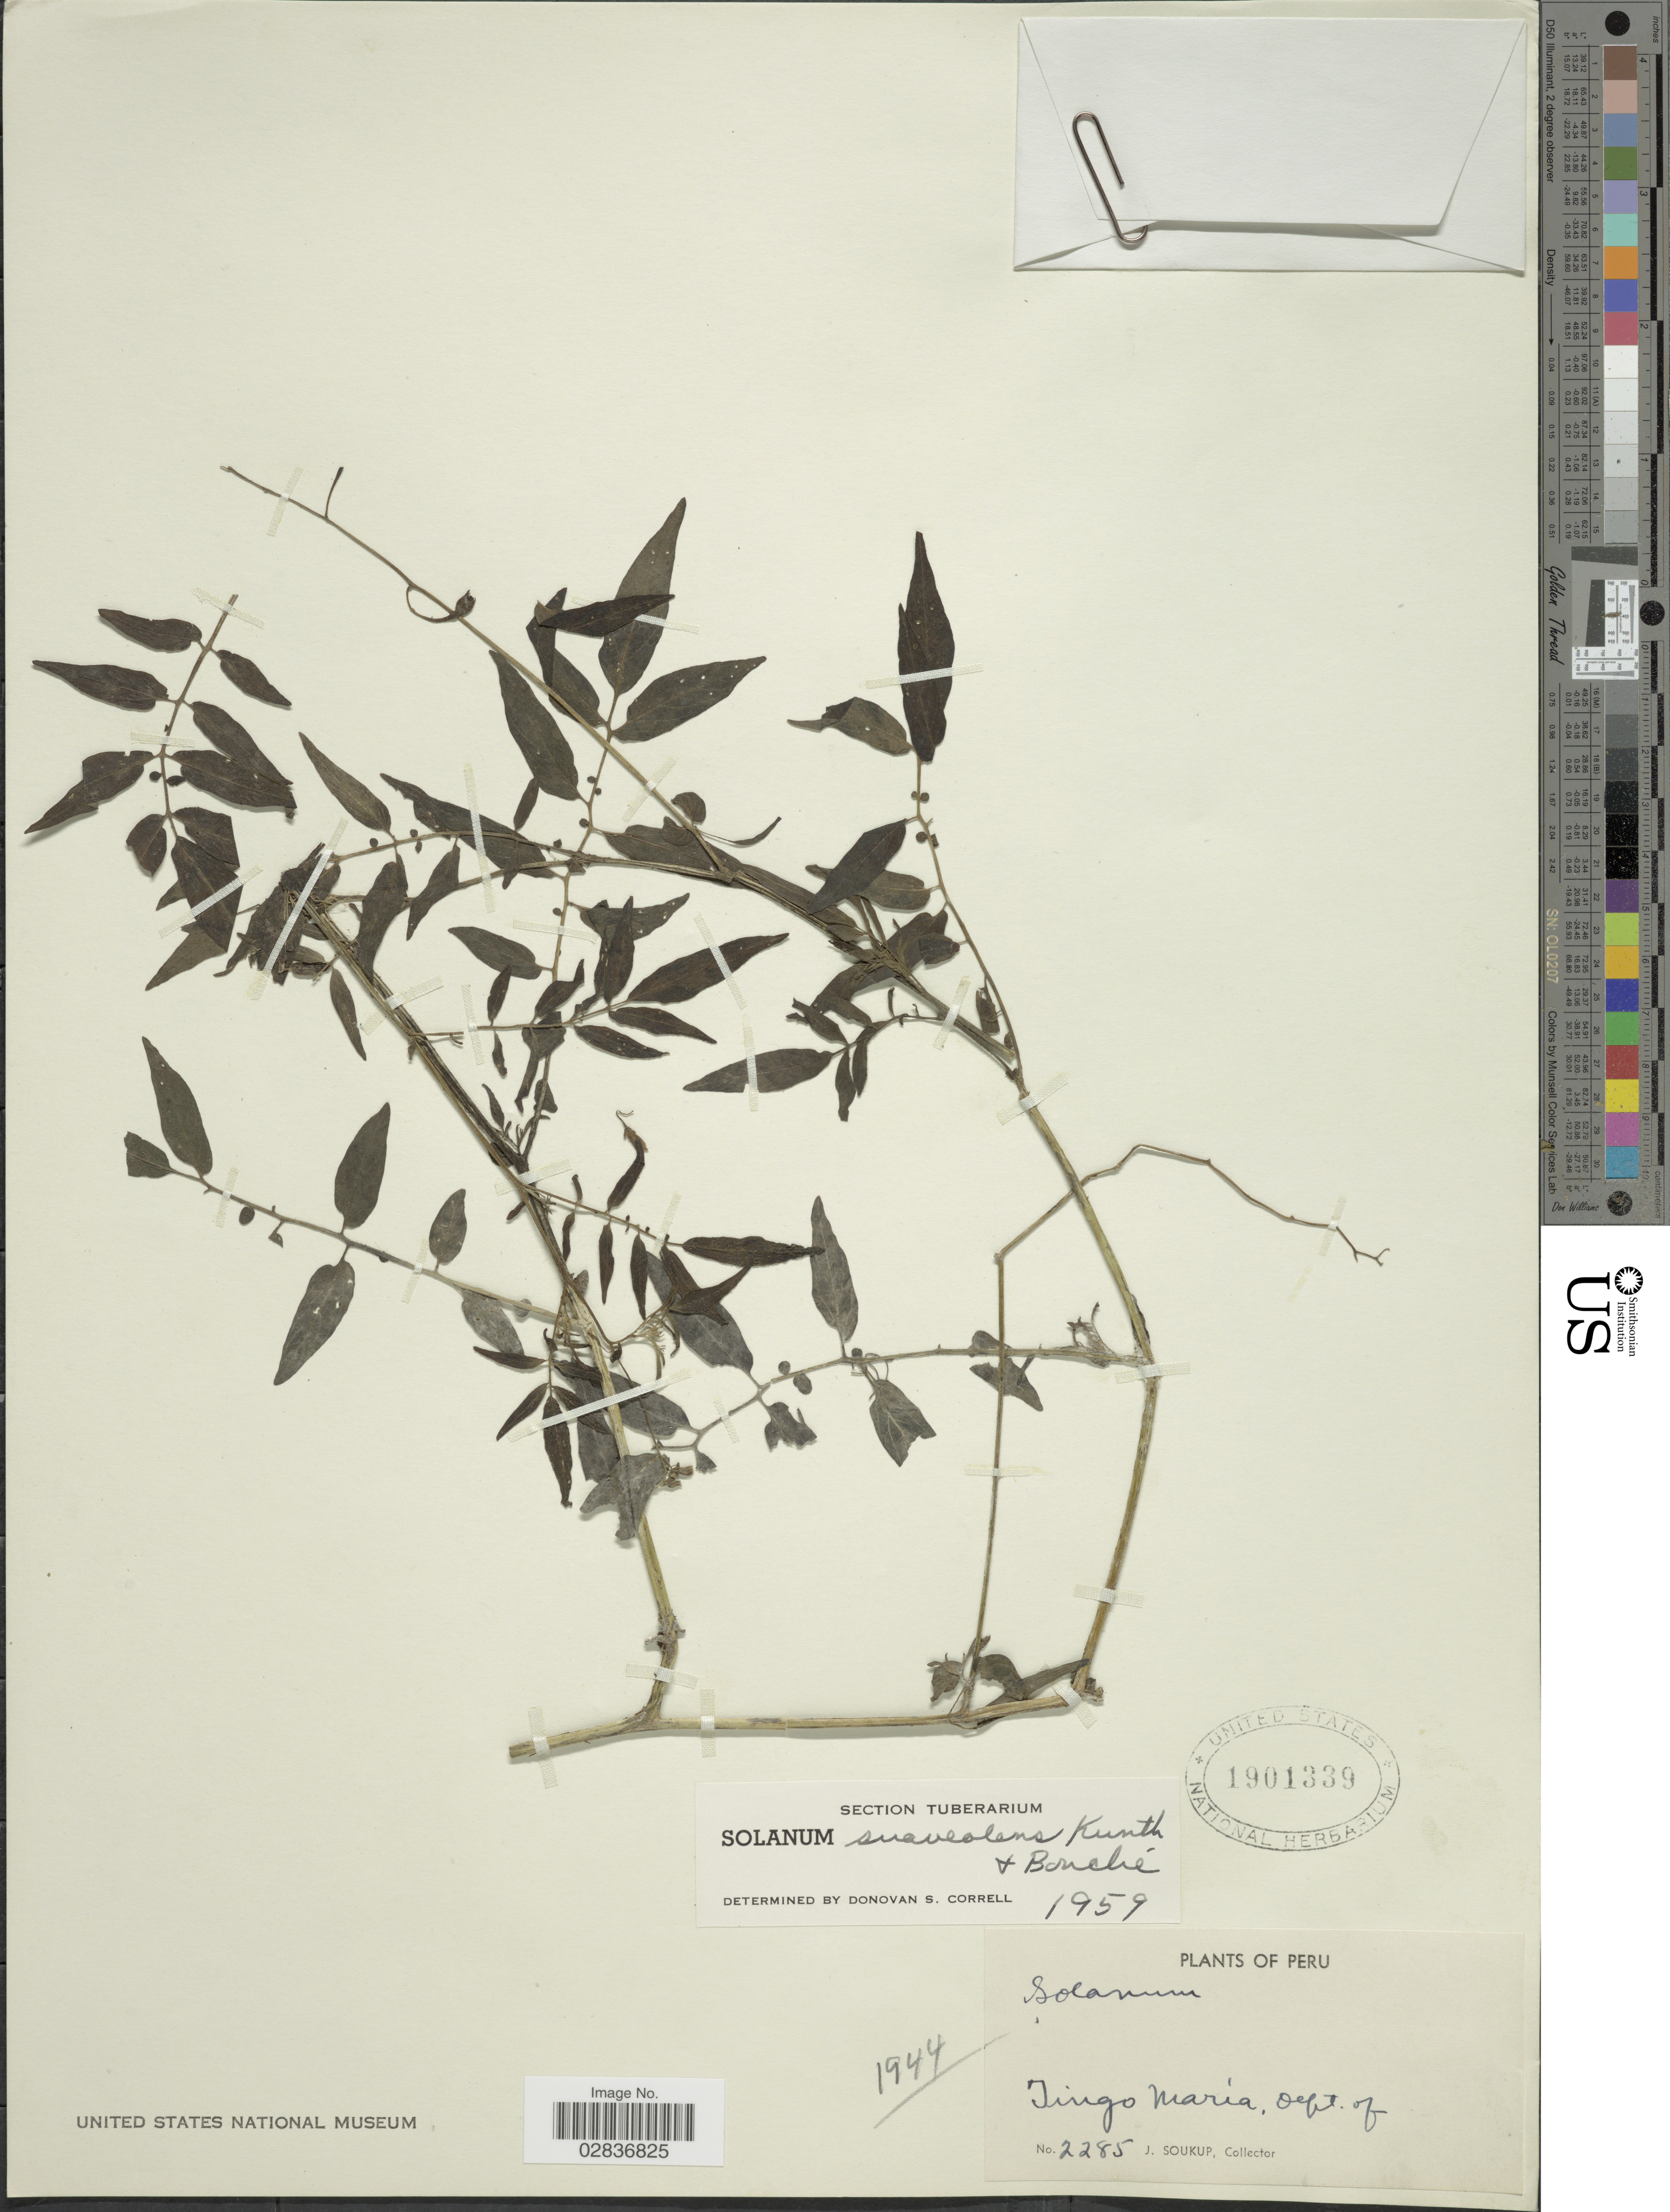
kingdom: Plantae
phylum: Tracheophyta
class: Magnoliopsida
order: Solanales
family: Solanaceae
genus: Solanum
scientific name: Solanum suaveolens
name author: Kunth & C.D. Bouché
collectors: J. Soukup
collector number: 2285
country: Peru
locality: Tingo María, Dept. of.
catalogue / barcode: US 1901339